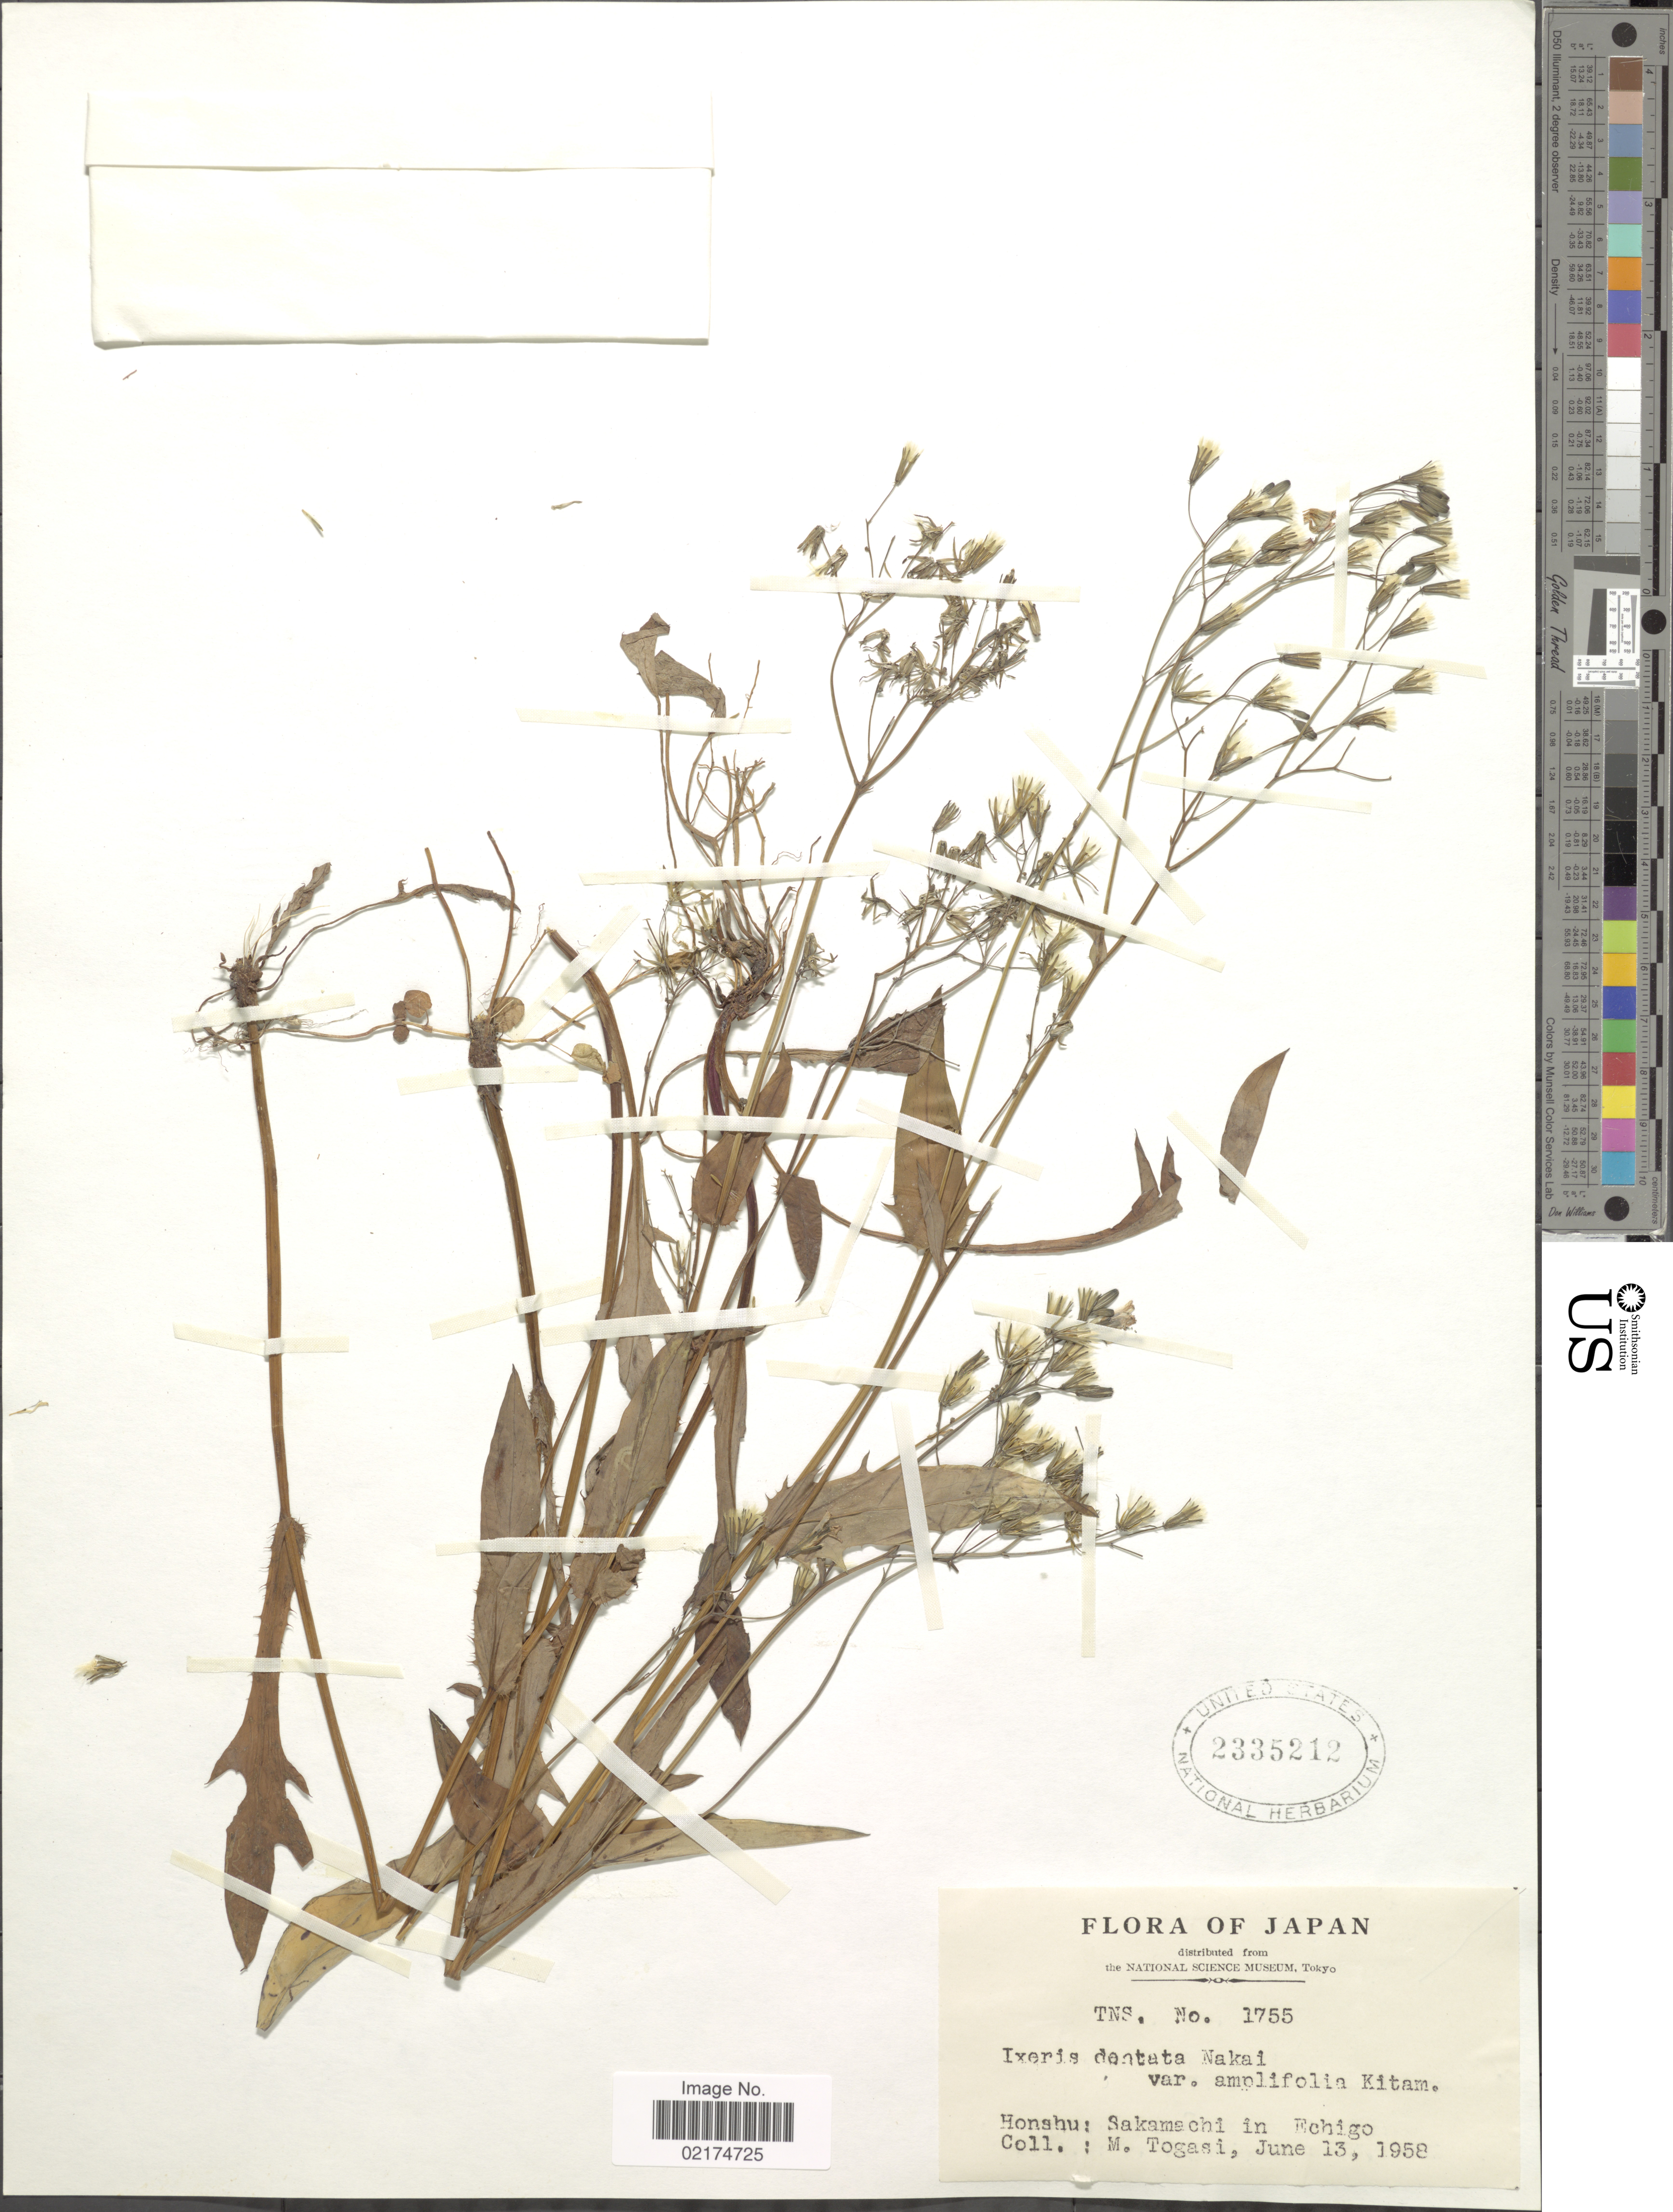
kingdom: Plantae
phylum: Tracheophyta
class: Magnoliopsida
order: Asterales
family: Asteraceae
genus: Ixeridium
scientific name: Ixeridium dentatum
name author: (Thunb.) Tzvelev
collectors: M. Togasi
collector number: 1755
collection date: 1958-06-13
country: Japan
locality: Honshu: Sakamachi in Echigo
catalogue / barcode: US 2335212